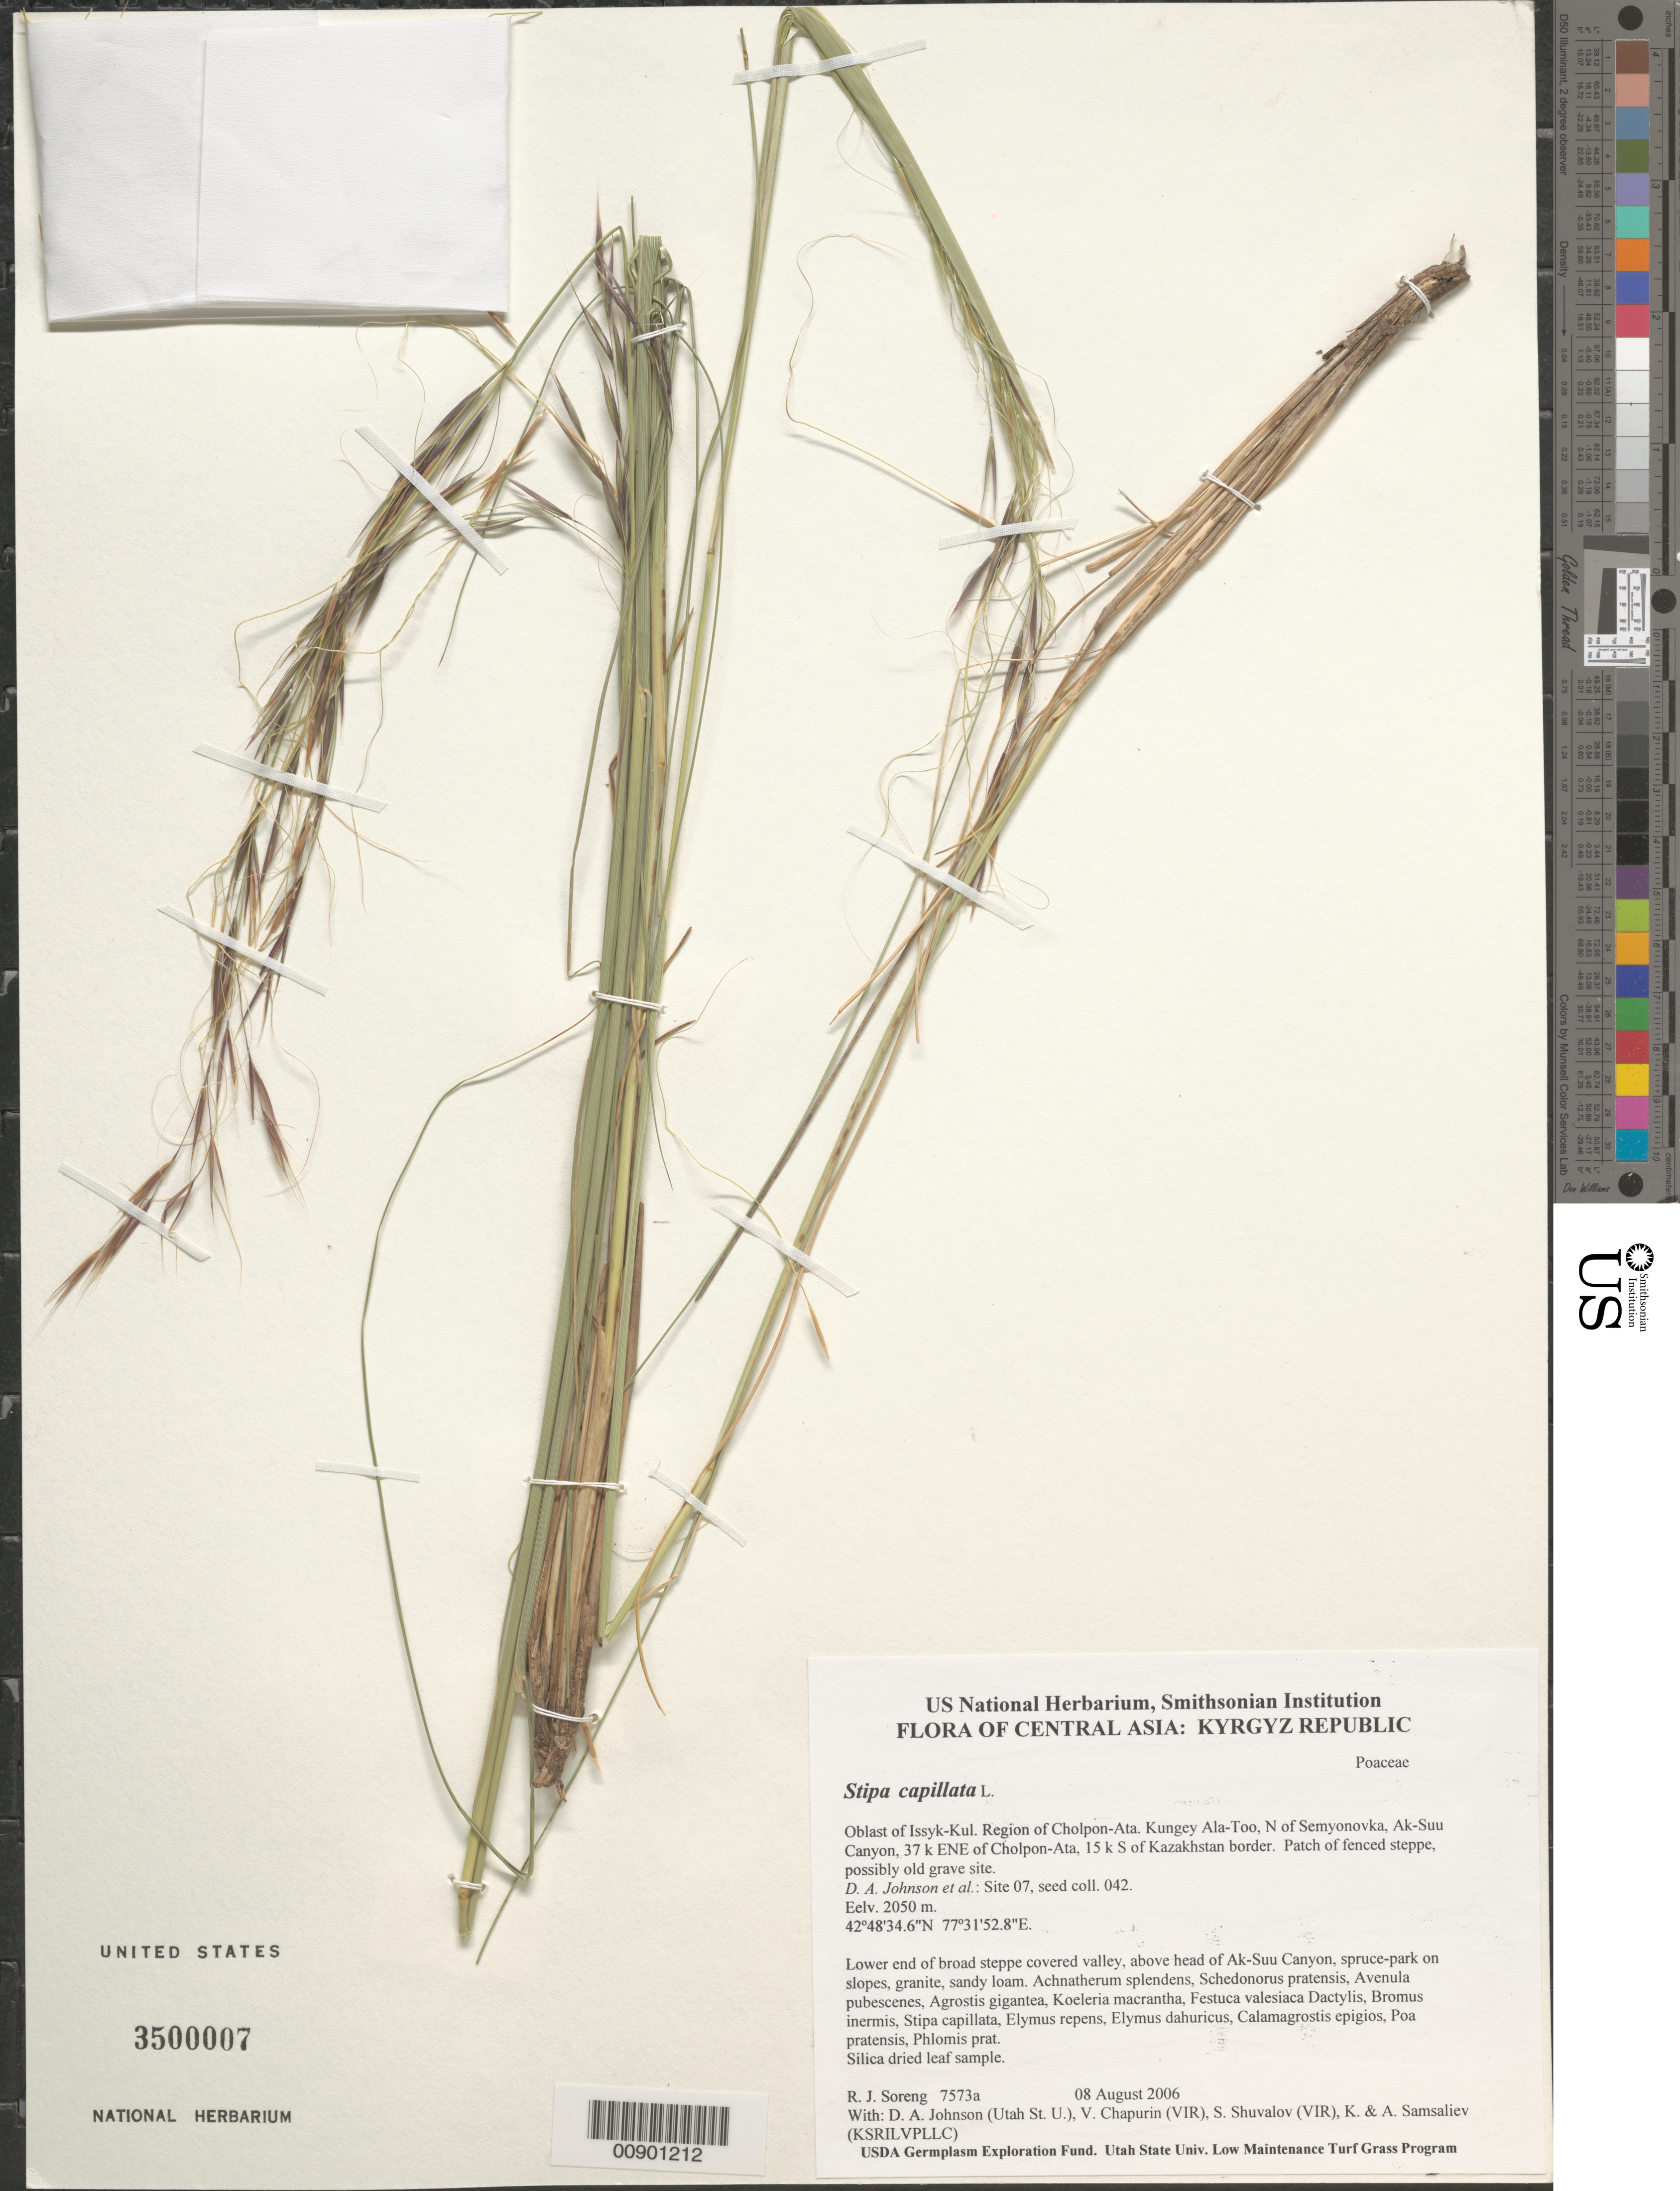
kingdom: Plantae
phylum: Tracheophyta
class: Liliopsida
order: Poales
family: Poaceae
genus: Stipa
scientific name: Stipa capillata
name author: L.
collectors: R. J. Soreng, D. Johnson, S. Shuvalov, V. Chapurin, K. Samsaliev & A. Samsaliev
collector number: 7573-a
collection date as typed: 08 Aug 2006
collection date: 2006-08-08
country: Kyrgyzstan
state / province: Ysyk-Kol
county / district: Cholpon-Ata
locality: Kungey Ala-Too, N of Semyonovka, Ak-Suu Canyon, 37 km ENE of Cholpon-Ata, 15 km S of Kazakhstan border. Patch of fenced steppe, possibly old grave site.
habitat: Lower end of broad steppe covered valley, above head of Ak-Suu Canyon, spruce-park on slopes, granite, sandy loam.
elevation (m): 2050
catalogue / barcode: US 3500007